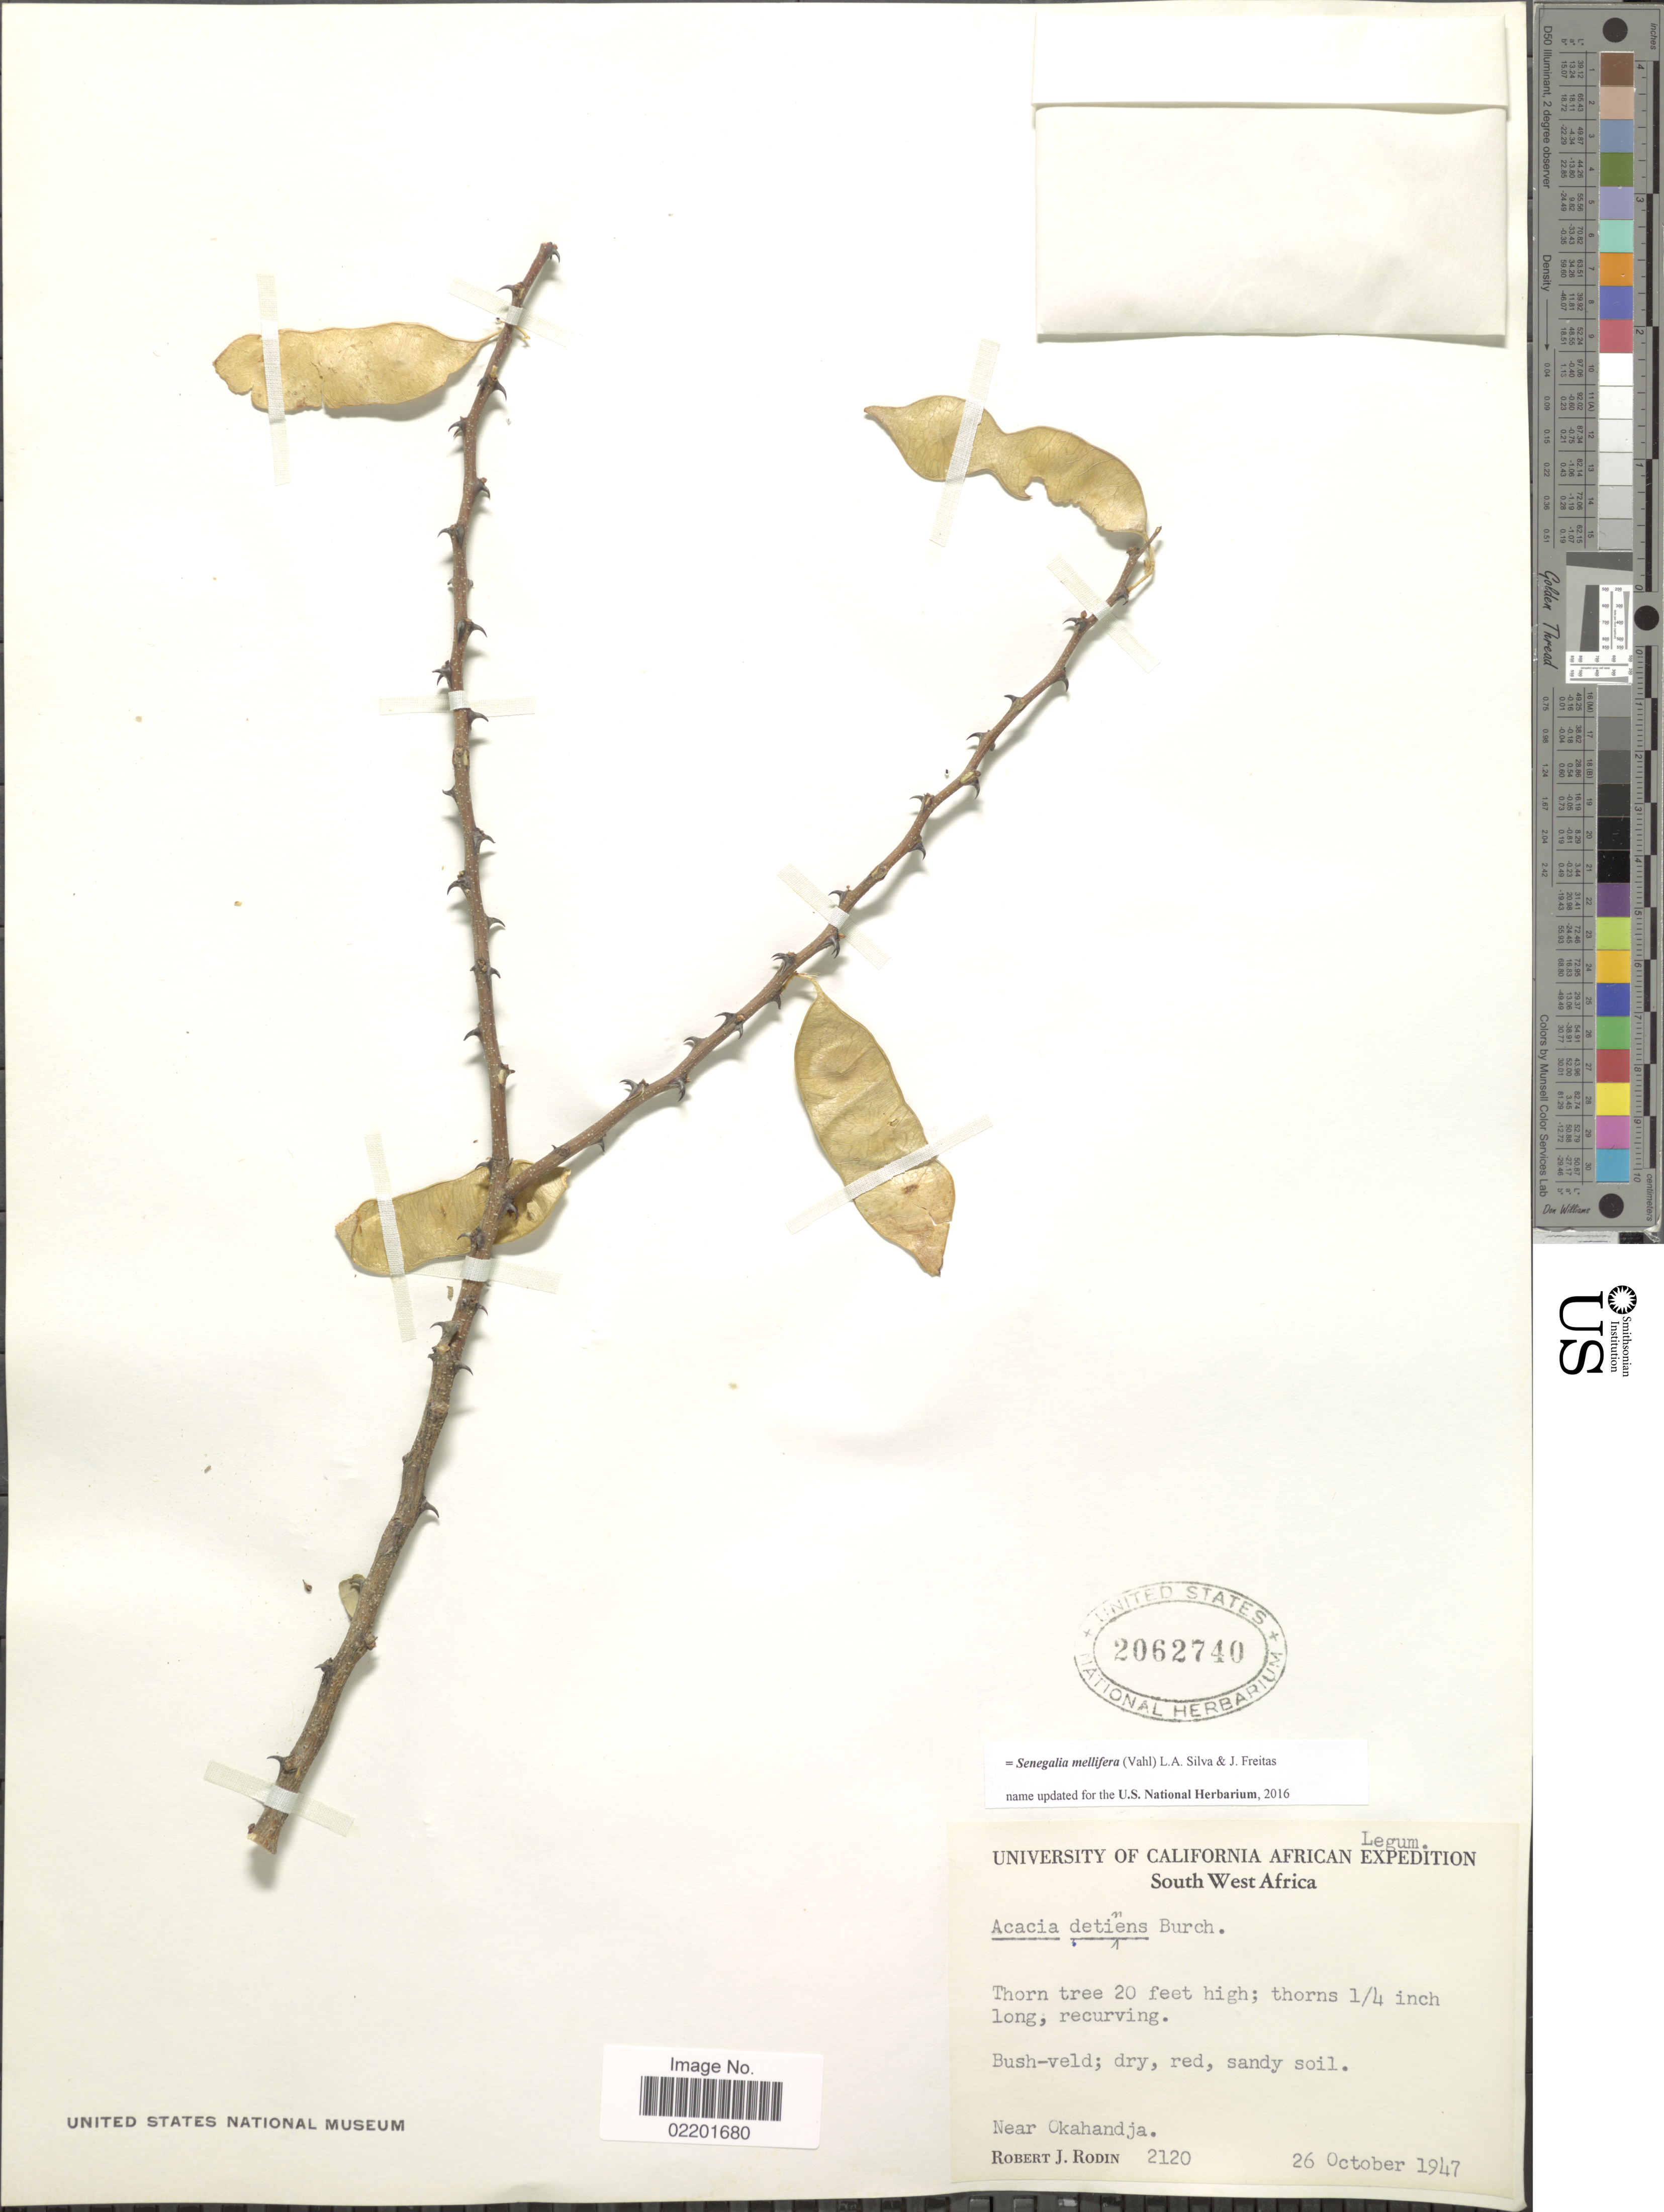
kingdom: Plantae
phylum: Tracheophyta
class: Magnoliopsida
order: Fabales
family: Fabaceae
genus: Senegalia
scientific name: Senegalia mellifera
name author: (Vahl) Seigler & Ebinger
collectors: R. J. Rodin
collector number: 2120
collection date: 1947-10-26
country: Namibia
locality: South West Africa, near Okahandja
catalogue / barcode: US 2062740